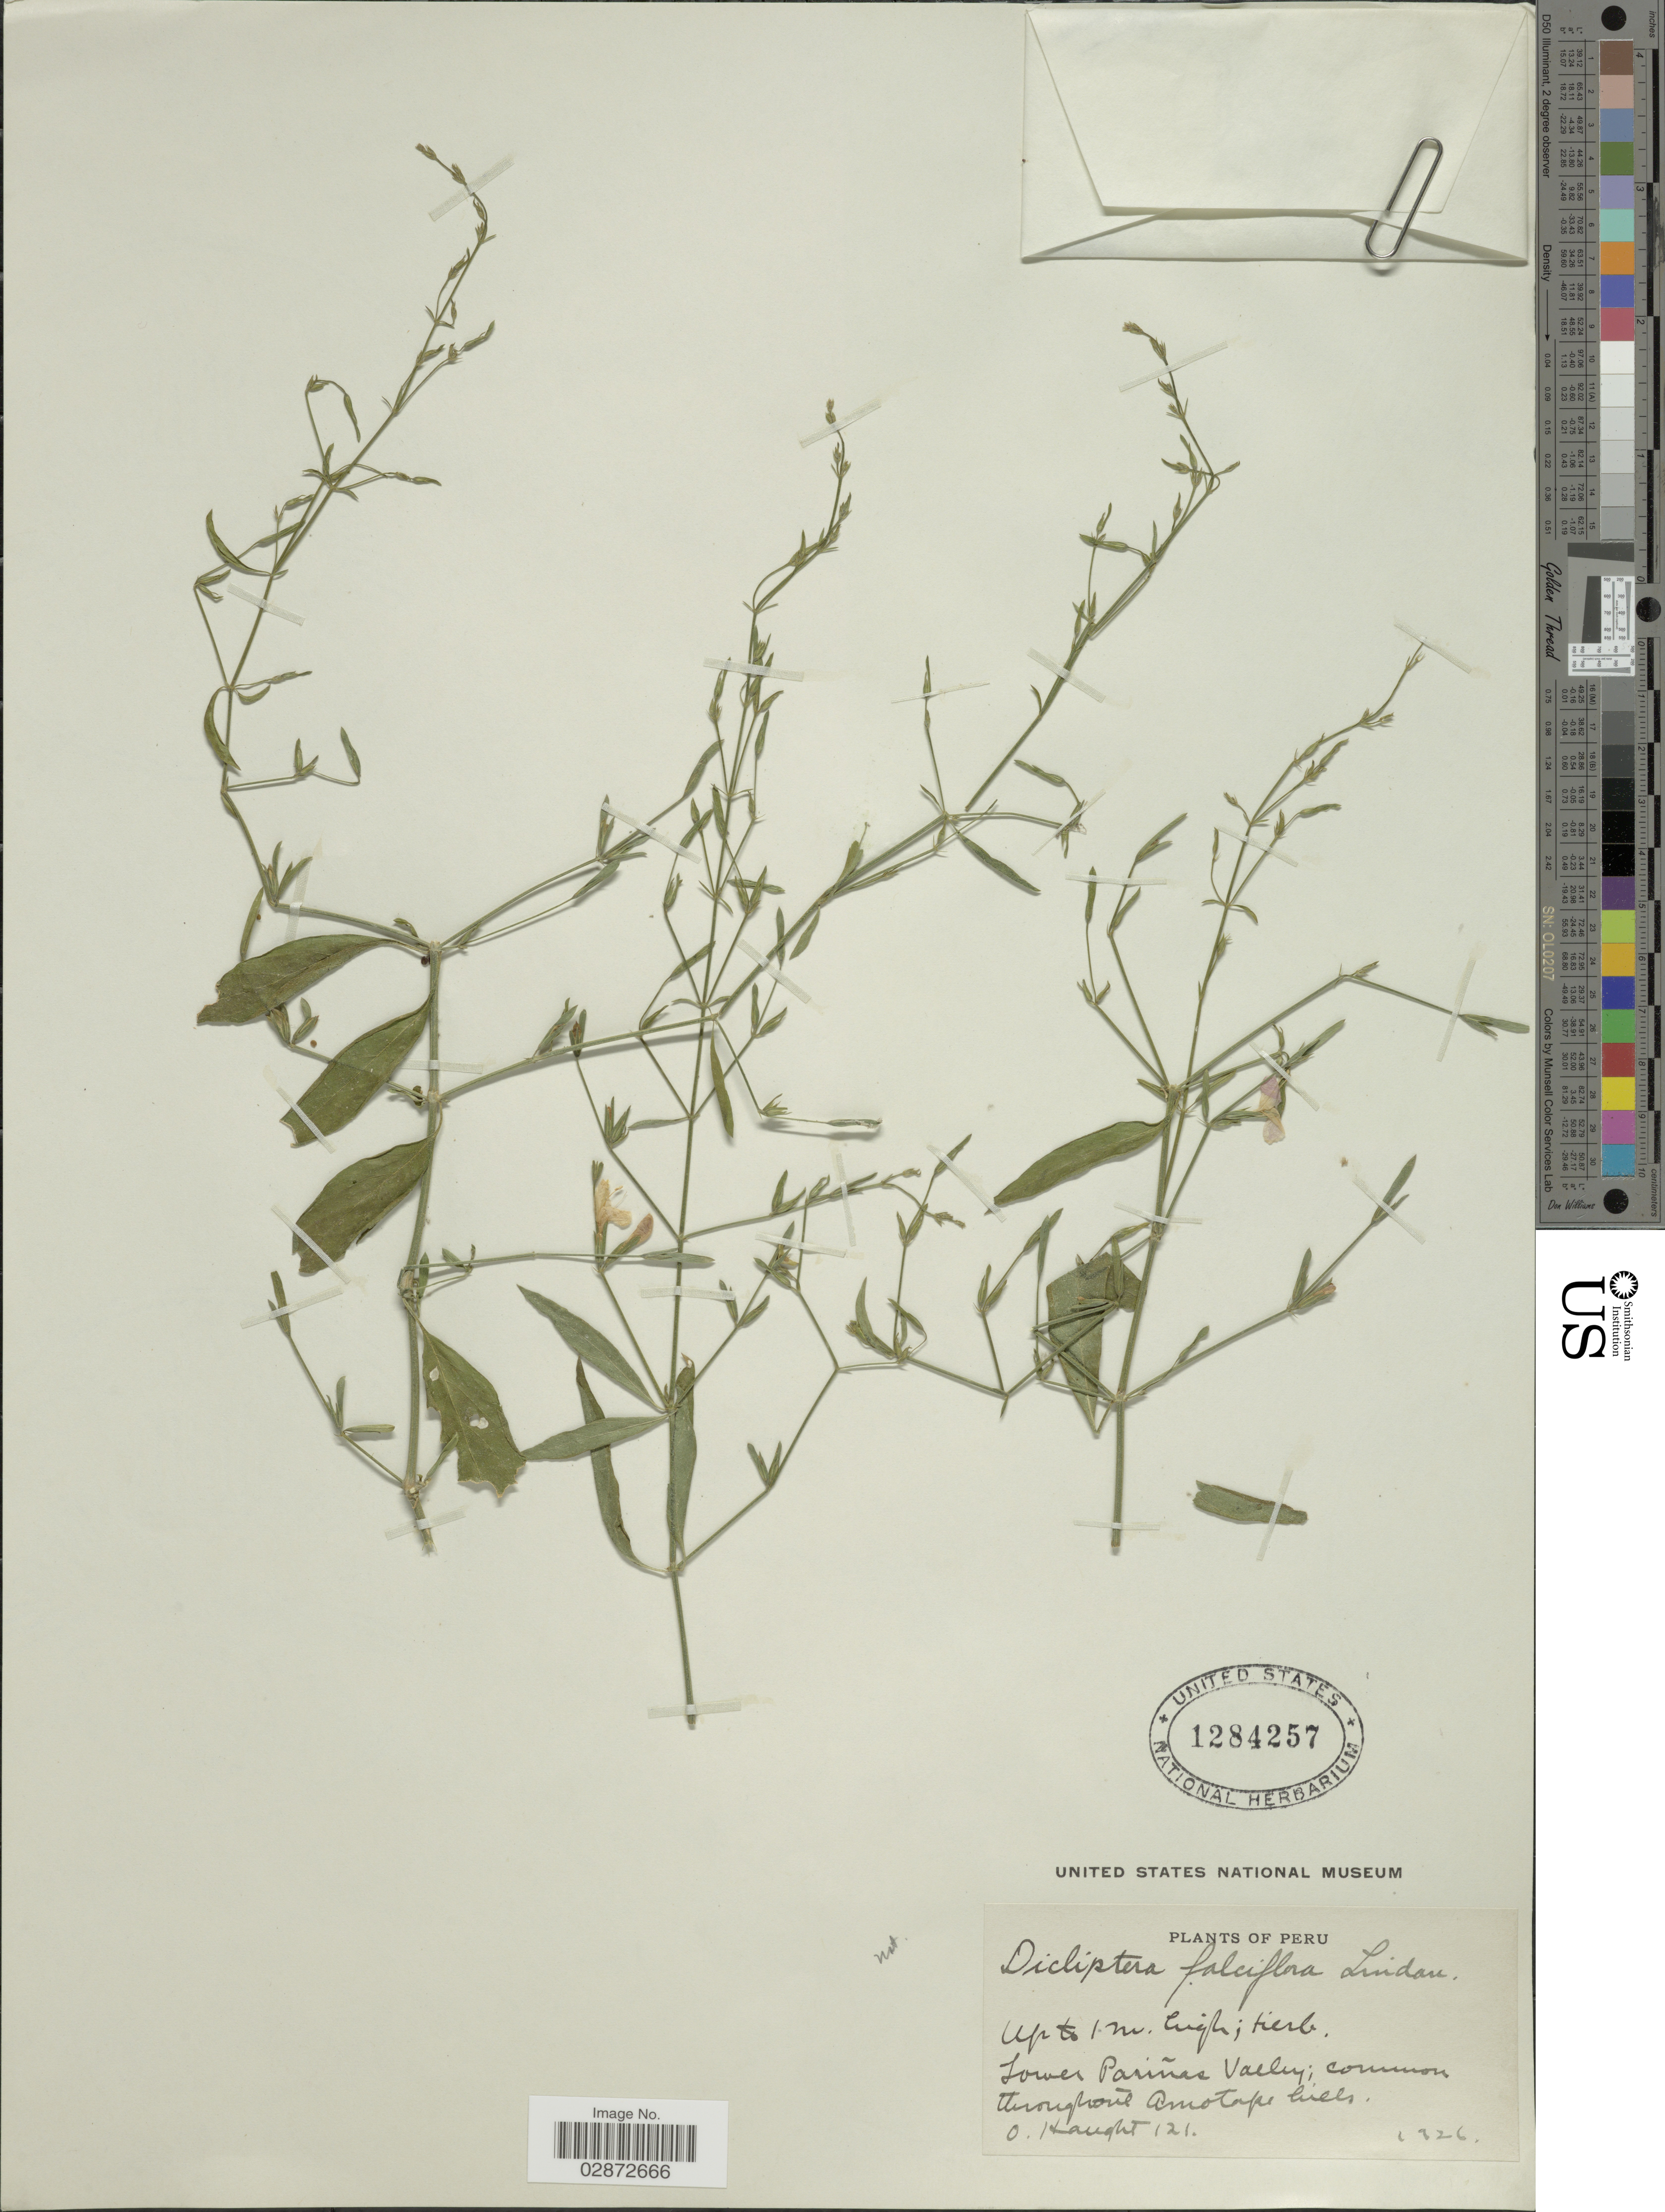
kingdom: Plantae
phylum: Tracheophyta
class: Magnoliopsida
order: Lamiales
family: Acanthaceae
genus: Dicliptera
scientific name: Dicliptera sp.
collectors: O. Haught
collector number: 121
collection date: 1926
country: Peru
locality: Lower Pariñas Valley; Common throughout Amotape hills.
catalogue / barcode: US 1284257